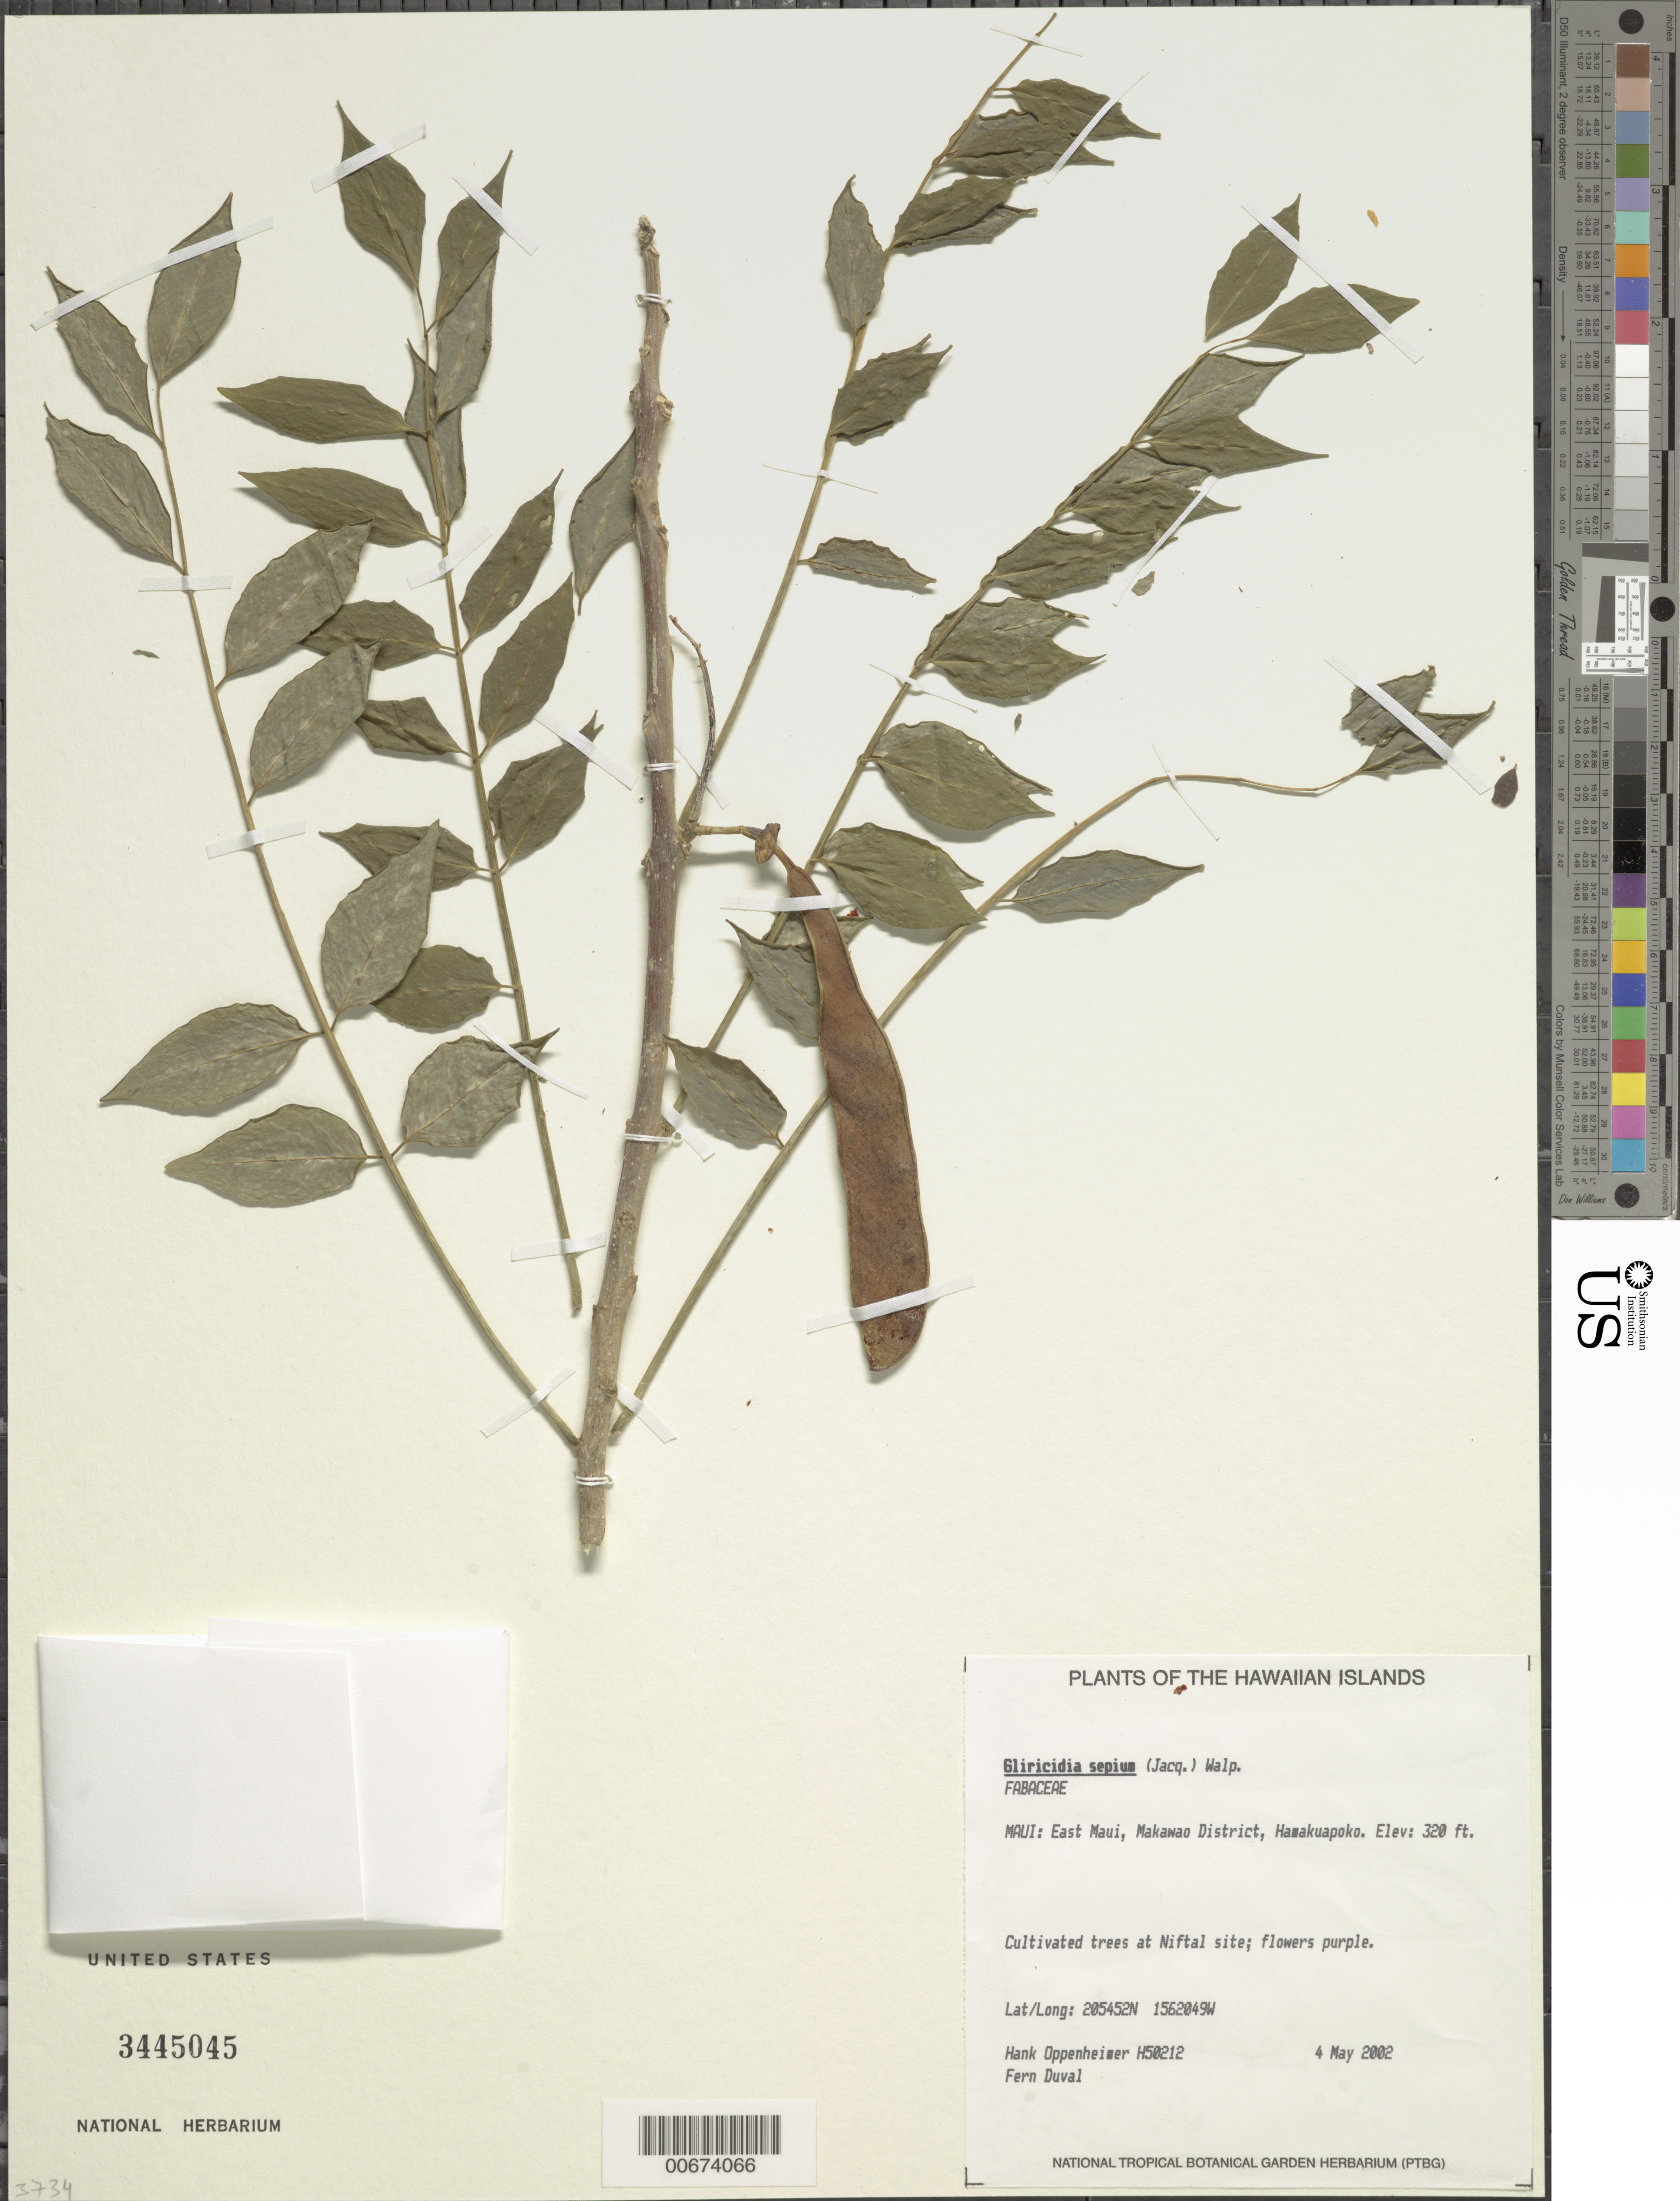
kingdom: Plantae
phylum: Tracheophyta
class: Magnoliopsida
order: Fabales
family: Fabaceae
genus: Gliricidia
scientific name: Gliricidia sepium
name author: (Jacq.) Kunth ex Walp.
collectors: H. L. Oppenheimer & F. Duvall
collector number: H50212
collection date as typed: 4 May 2002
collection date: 2002-05-04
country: United States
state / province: Hawaii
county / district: Maui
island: Maui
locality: E Maui, Makawao District, Hamakuapoko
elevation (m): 97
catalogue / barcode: US 3445045